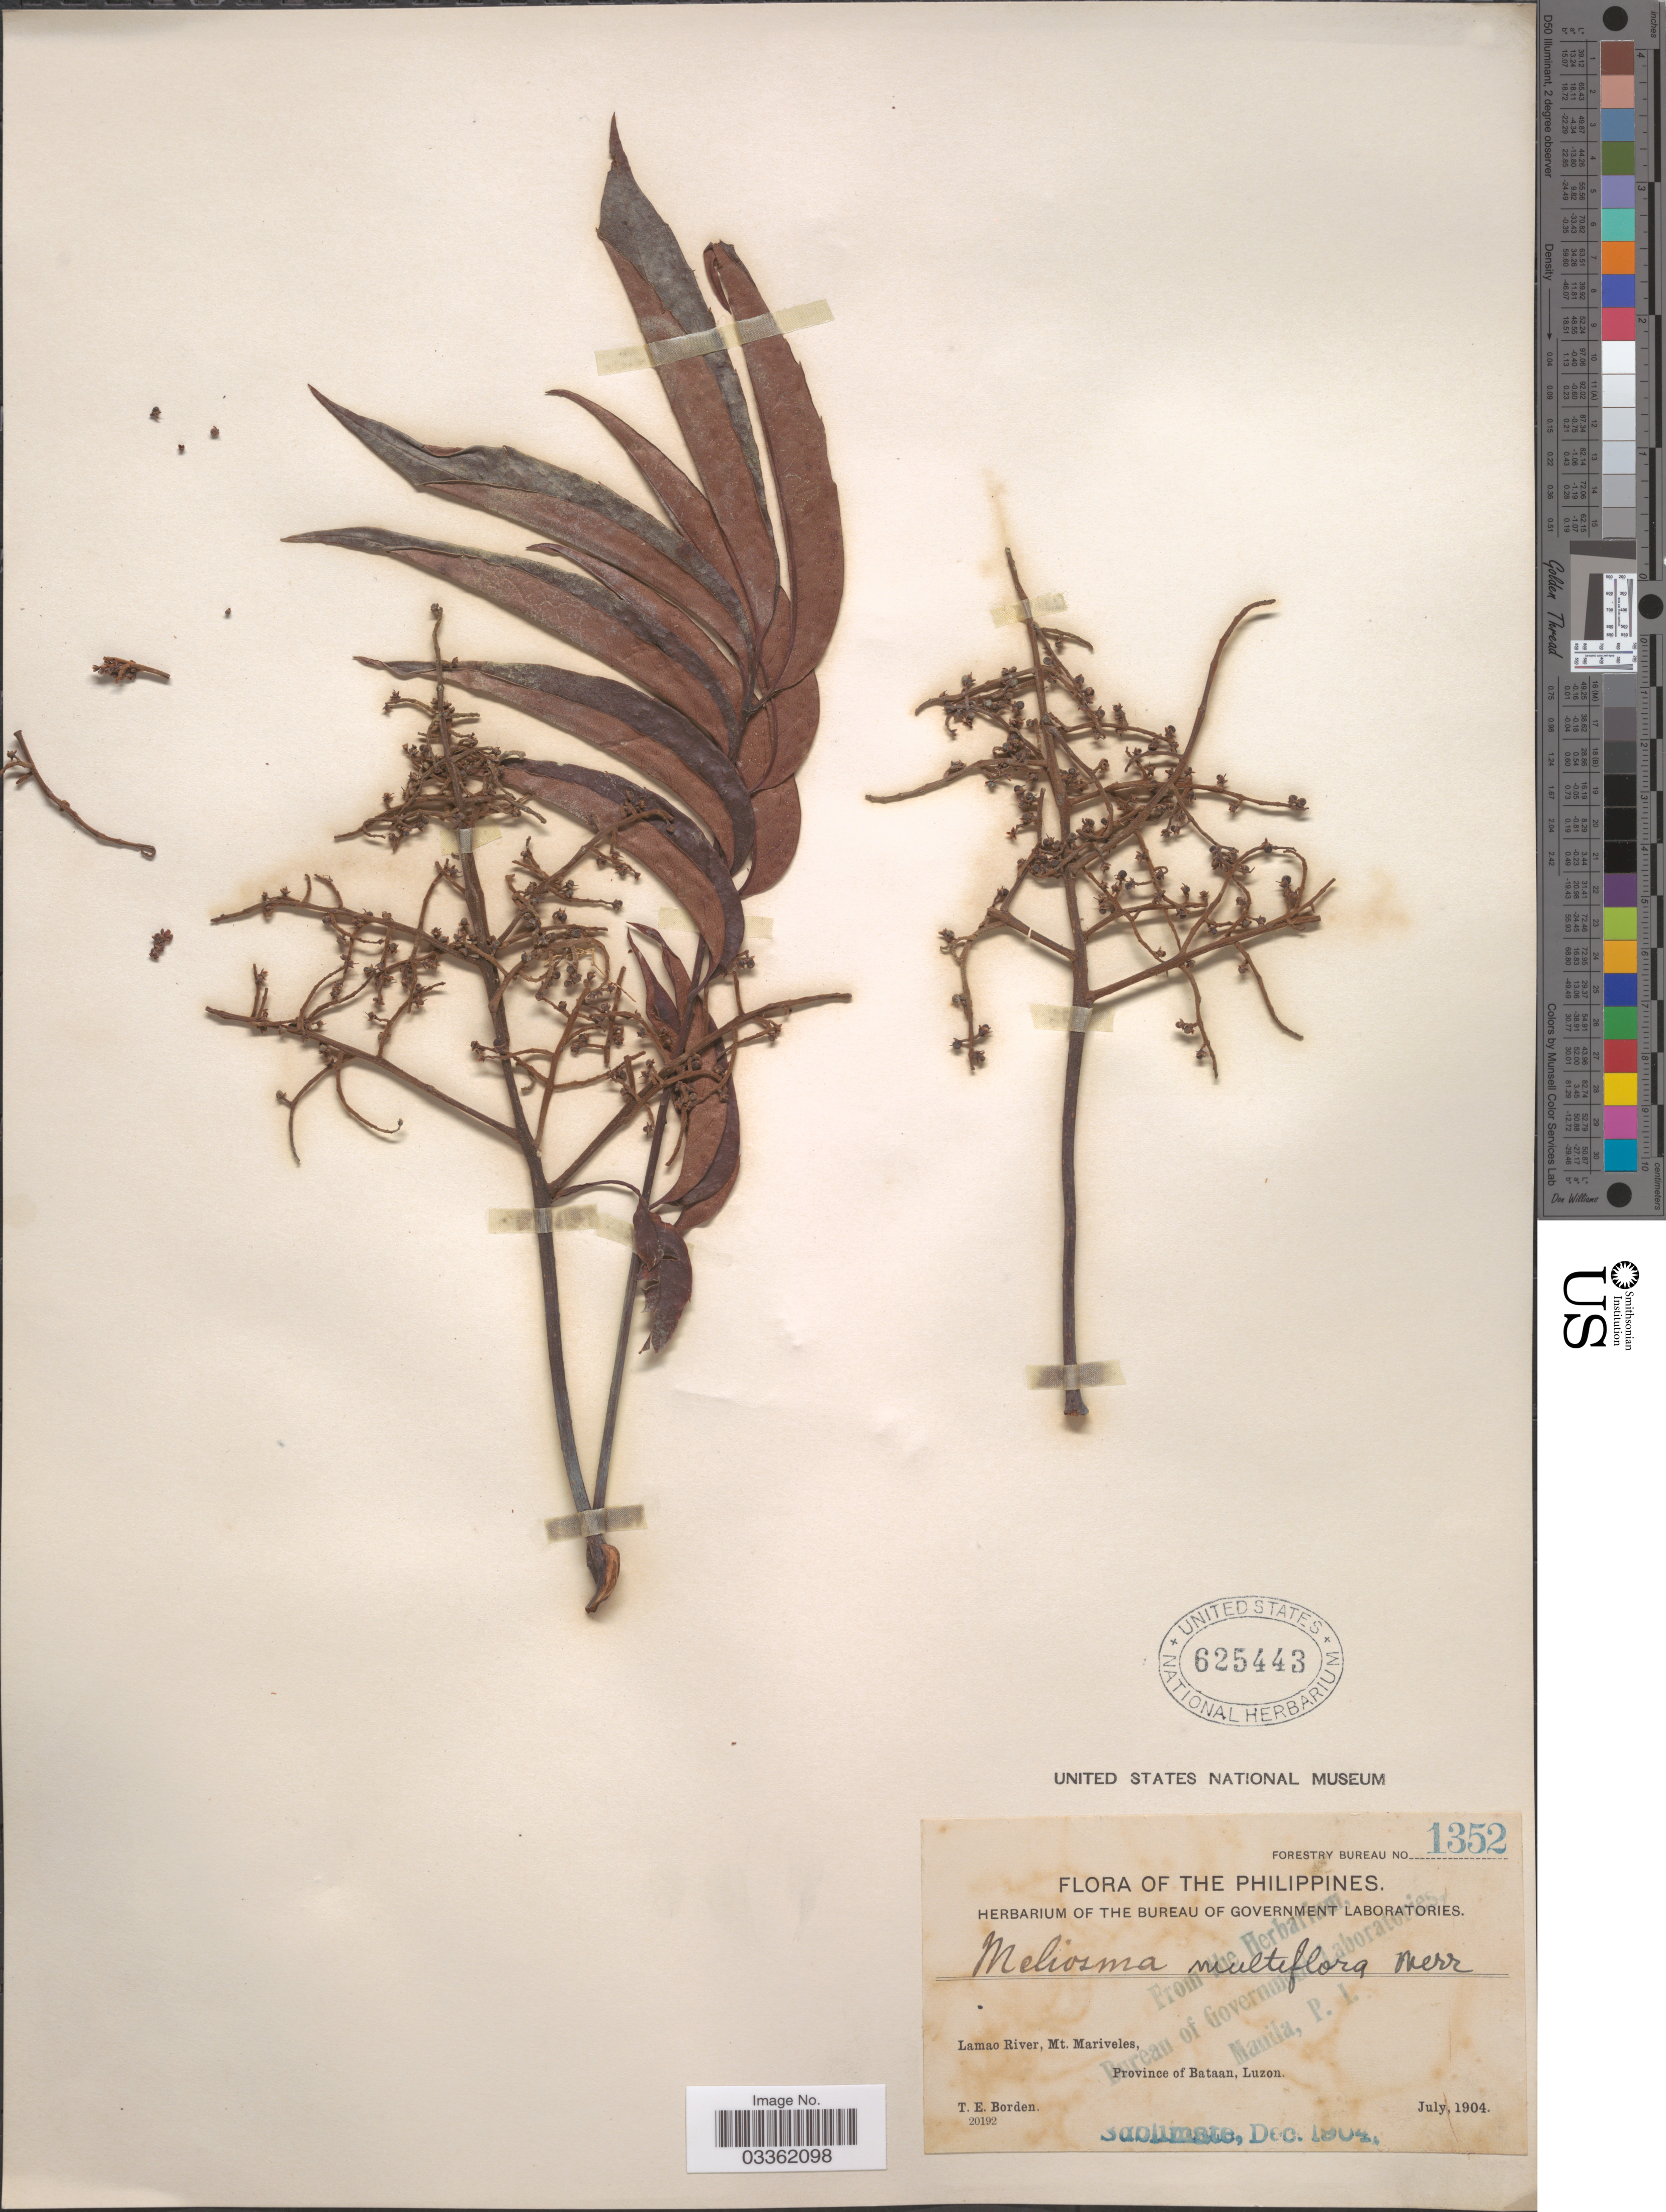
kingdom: Plantae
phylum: Tracheophyta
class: Magnoliopsida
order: Proteales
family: Sabiaceae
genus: Meliosma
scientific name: Meliosma multiflora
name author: Merr.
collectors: T. E. Borden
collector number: Forestry Bureau 1352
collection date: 1904-07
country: Philippines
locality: Lamao River, Mt. Mariveles, Province of Bataan, Luzon.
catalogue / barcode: US 625443